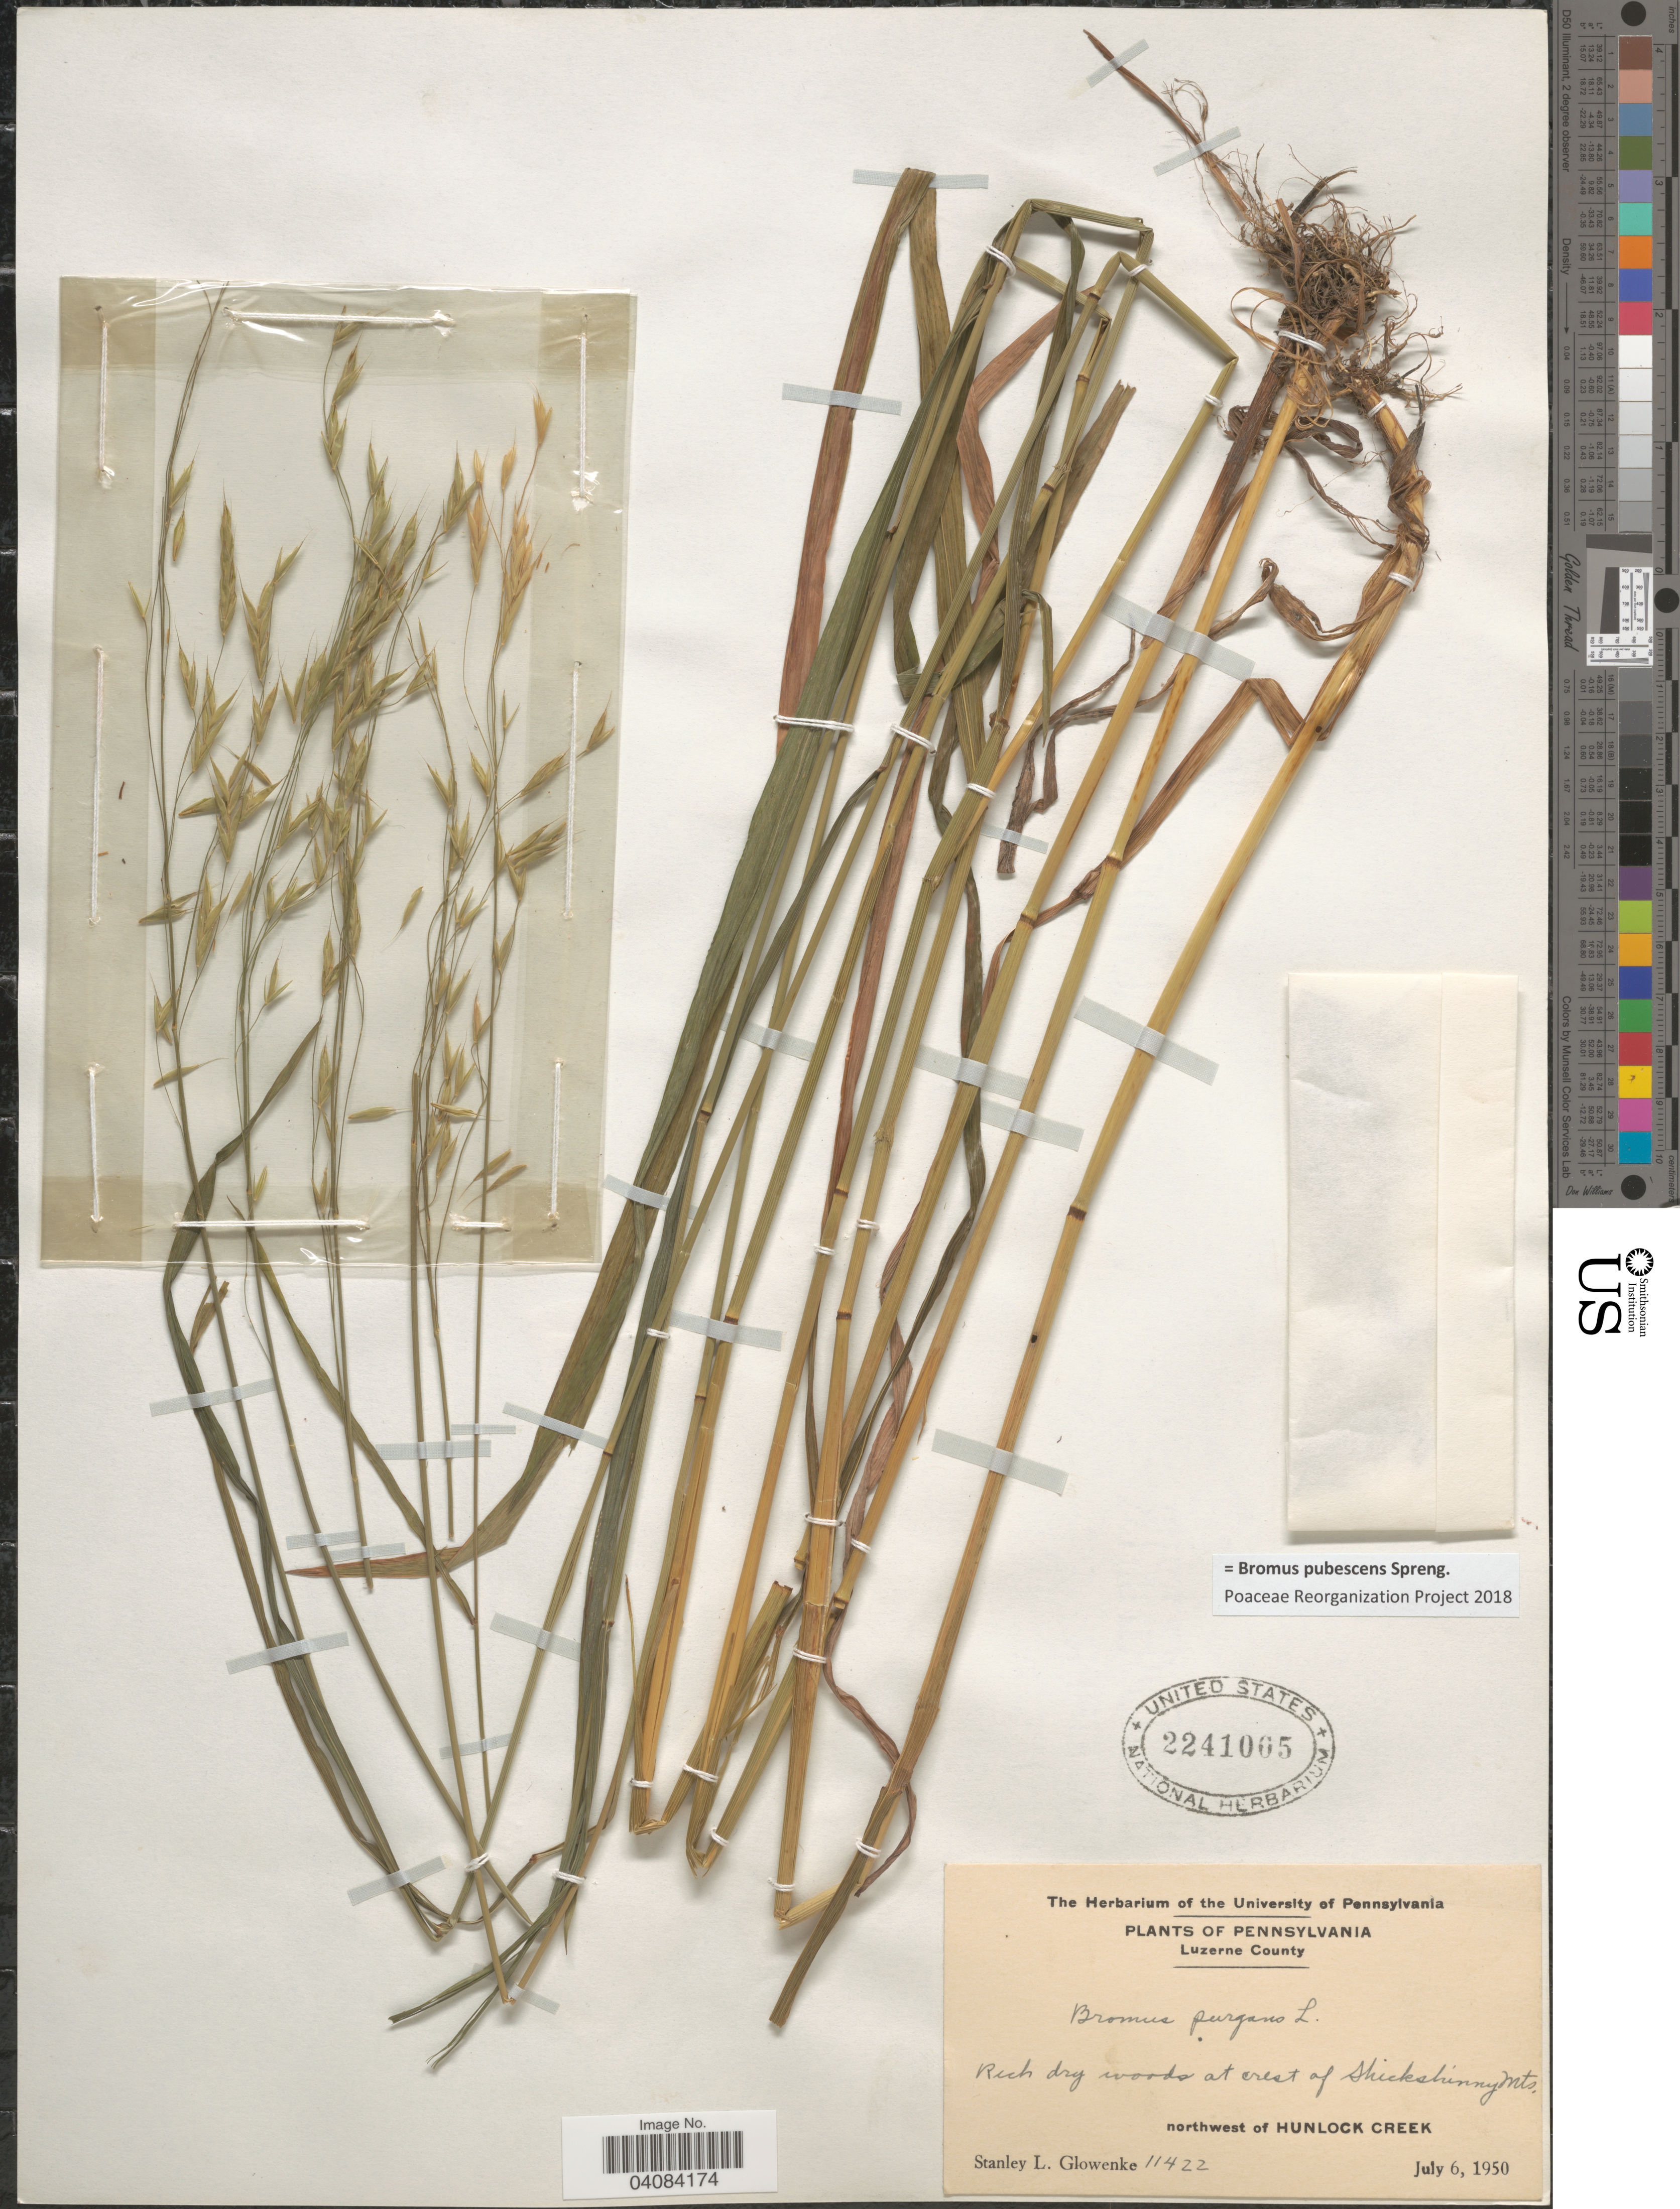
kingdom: Plantae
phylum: Tracheophyta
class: Liliopsida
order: Poales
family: Poaceae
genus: Bromus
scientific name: Bromus pubescens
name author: Muhl. ex Willd.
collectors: S. Glowenke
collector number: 11422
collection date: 1950-07-06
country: United States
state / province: Pennsylvania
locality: Luzerne County. Rich dry woods at crest of Shickshinny Mts. Northwest of Hunlock Creek.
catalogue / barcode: US 2241005